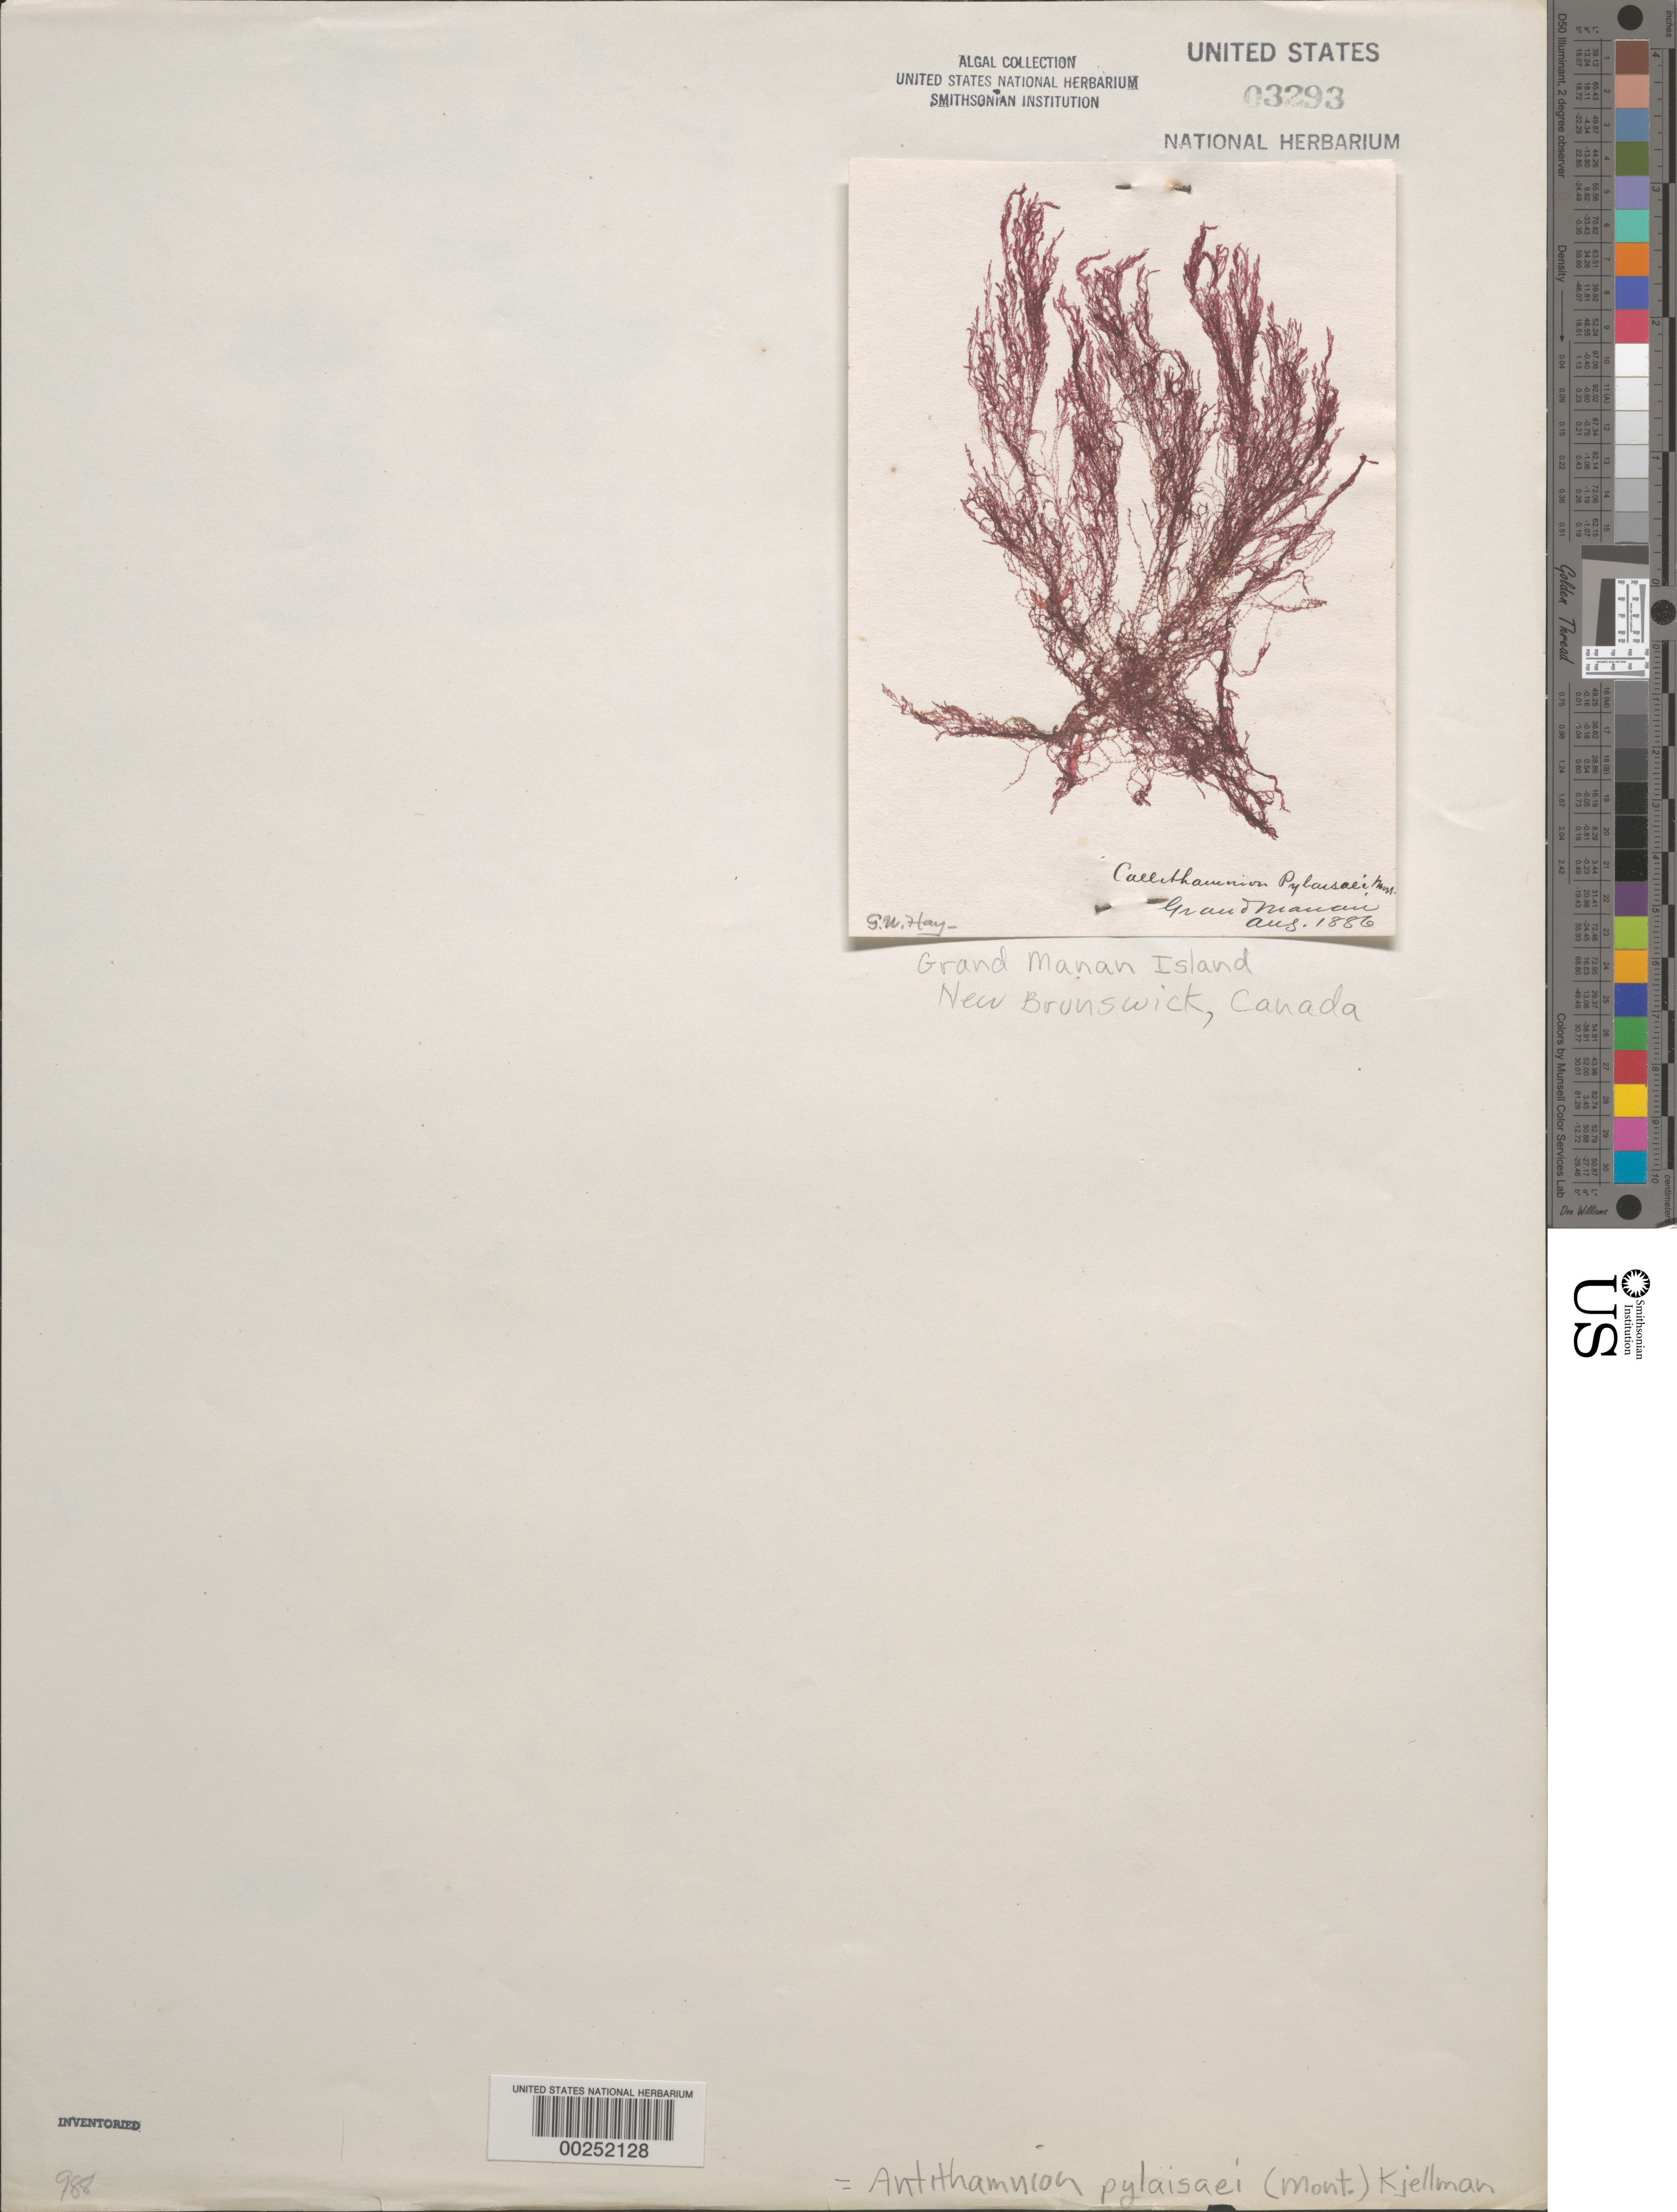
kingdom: Plantae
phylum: Rhodophyta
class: Florideophyceae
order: Ceramiales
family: Ceramiaceae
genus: Scagelia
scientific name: Scagelia pylaisaei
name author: (Montagne) M.J. Wynne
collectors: G. W. Hay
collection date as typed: Aug 1886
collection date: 1886-08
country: Canada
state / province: New Brunswick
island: Grand Manan Island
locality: Bay of Fundy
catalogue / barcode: US 3293